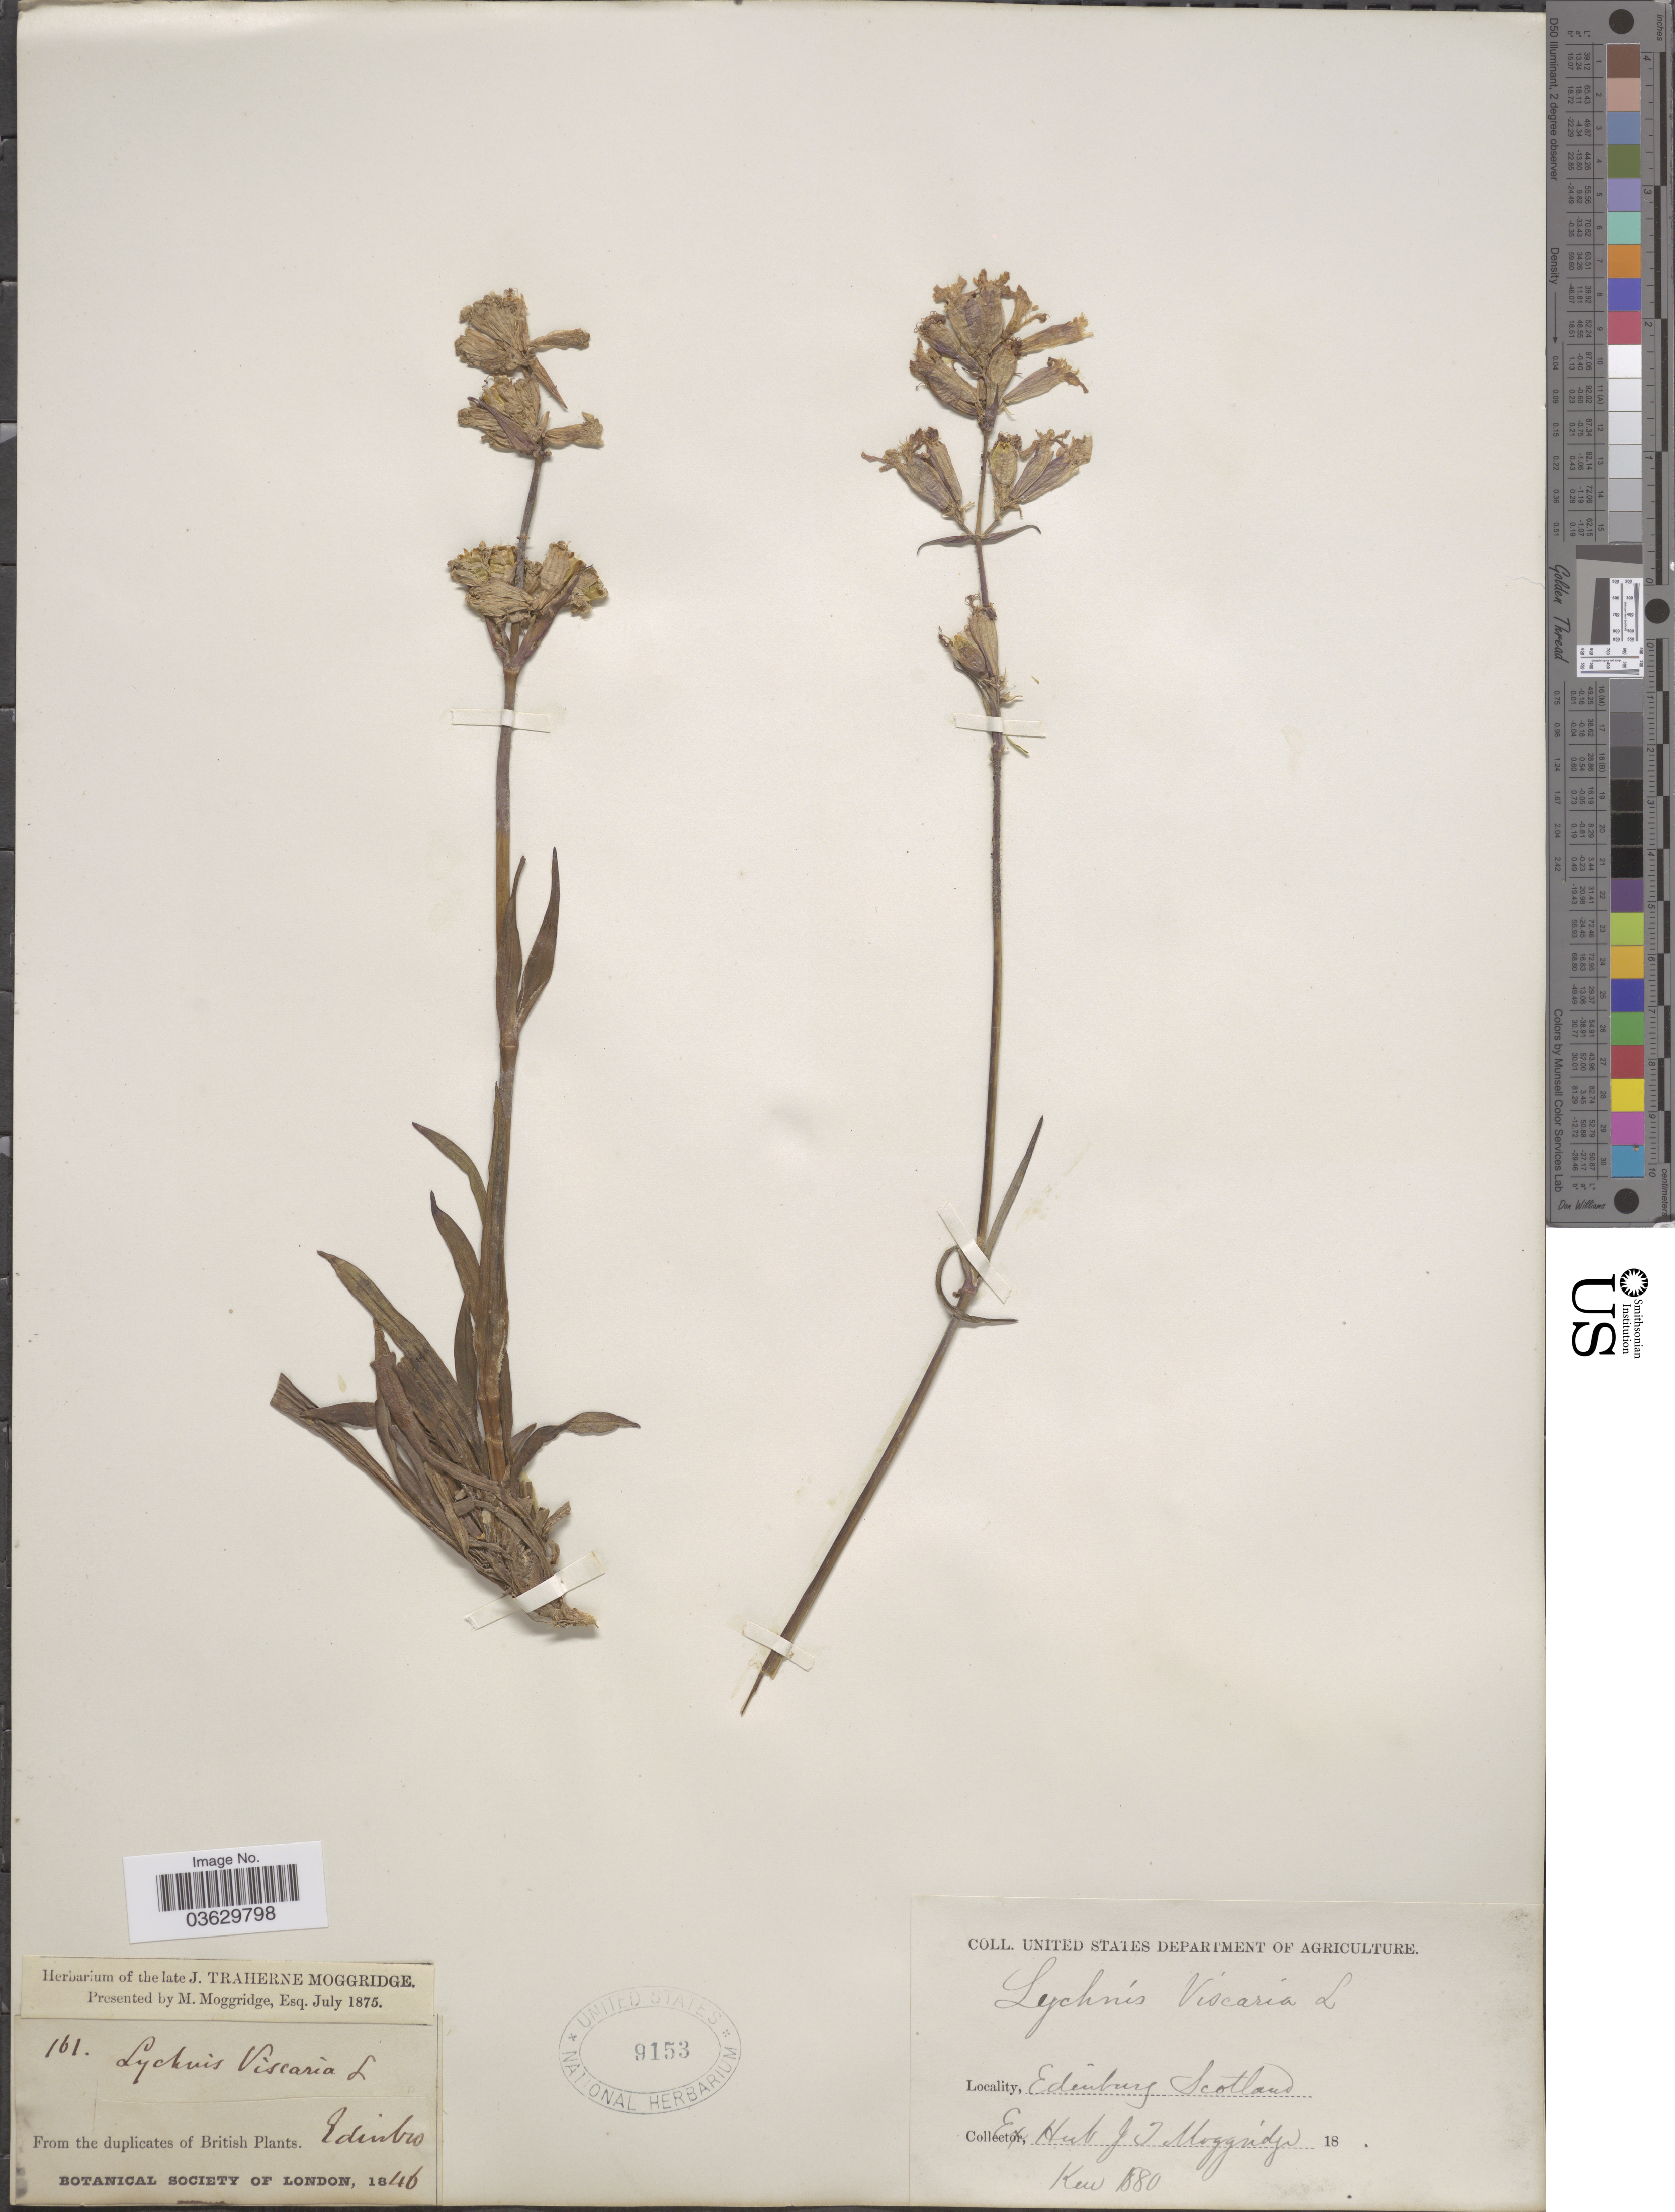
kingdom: Plantae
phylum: Tracheophyta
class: Magnoliopsida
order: Caryophyllales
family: Caryophyllaceae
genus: Lychnis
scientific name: Lychnis viscaria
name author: L.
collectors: ex herb. J.T. Moggridge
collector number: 161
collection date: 1846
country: United Kingdom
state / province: Scotland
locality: Edinbro. Edinburg Scotland.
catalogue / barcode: US 9153